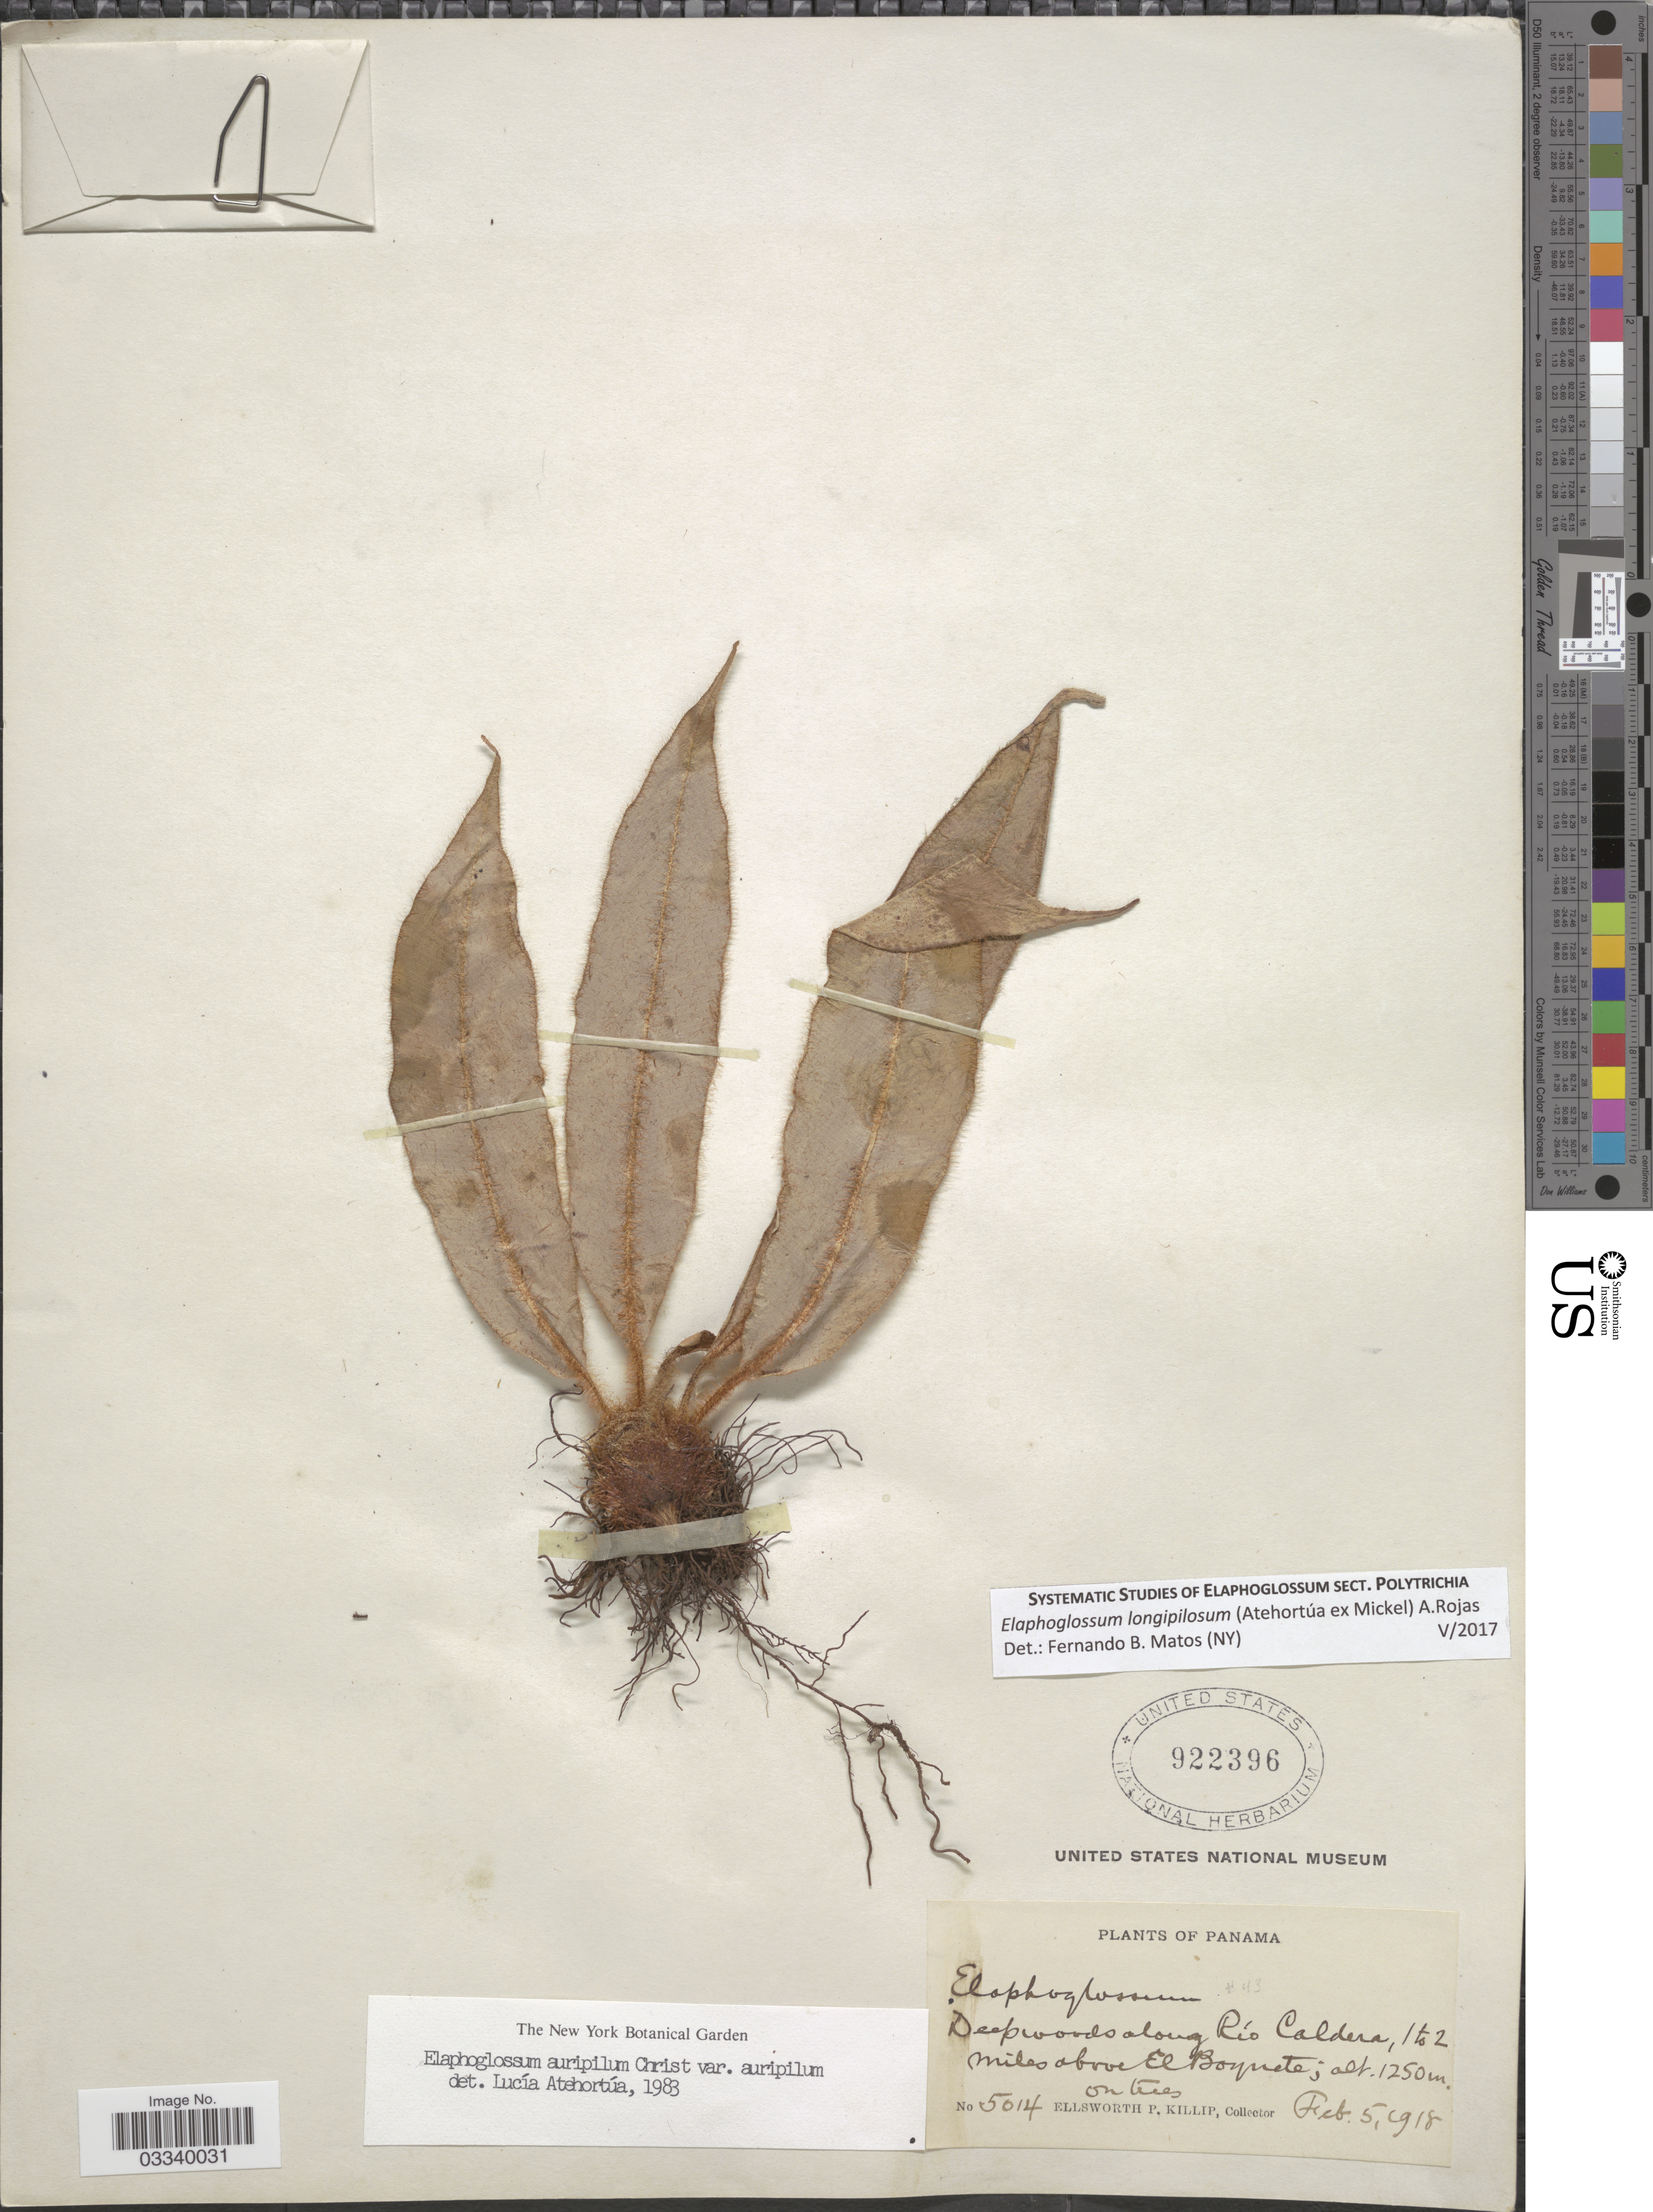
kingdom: Plantae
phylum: Tracheophyta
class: Polypodiopsida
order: Polypodiales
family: Dryopteridaceae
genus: Elaphoglossum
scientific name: Elaphoglossum longipilosum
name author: (Atehortúa) A. Rojas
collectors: E. P. Killip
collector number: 5014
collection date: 1918-02-05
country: Panama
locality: Deep woods along Río Caldera, 1 to 2 miles above El Boquete.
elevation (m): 1250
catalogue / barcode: US 922396